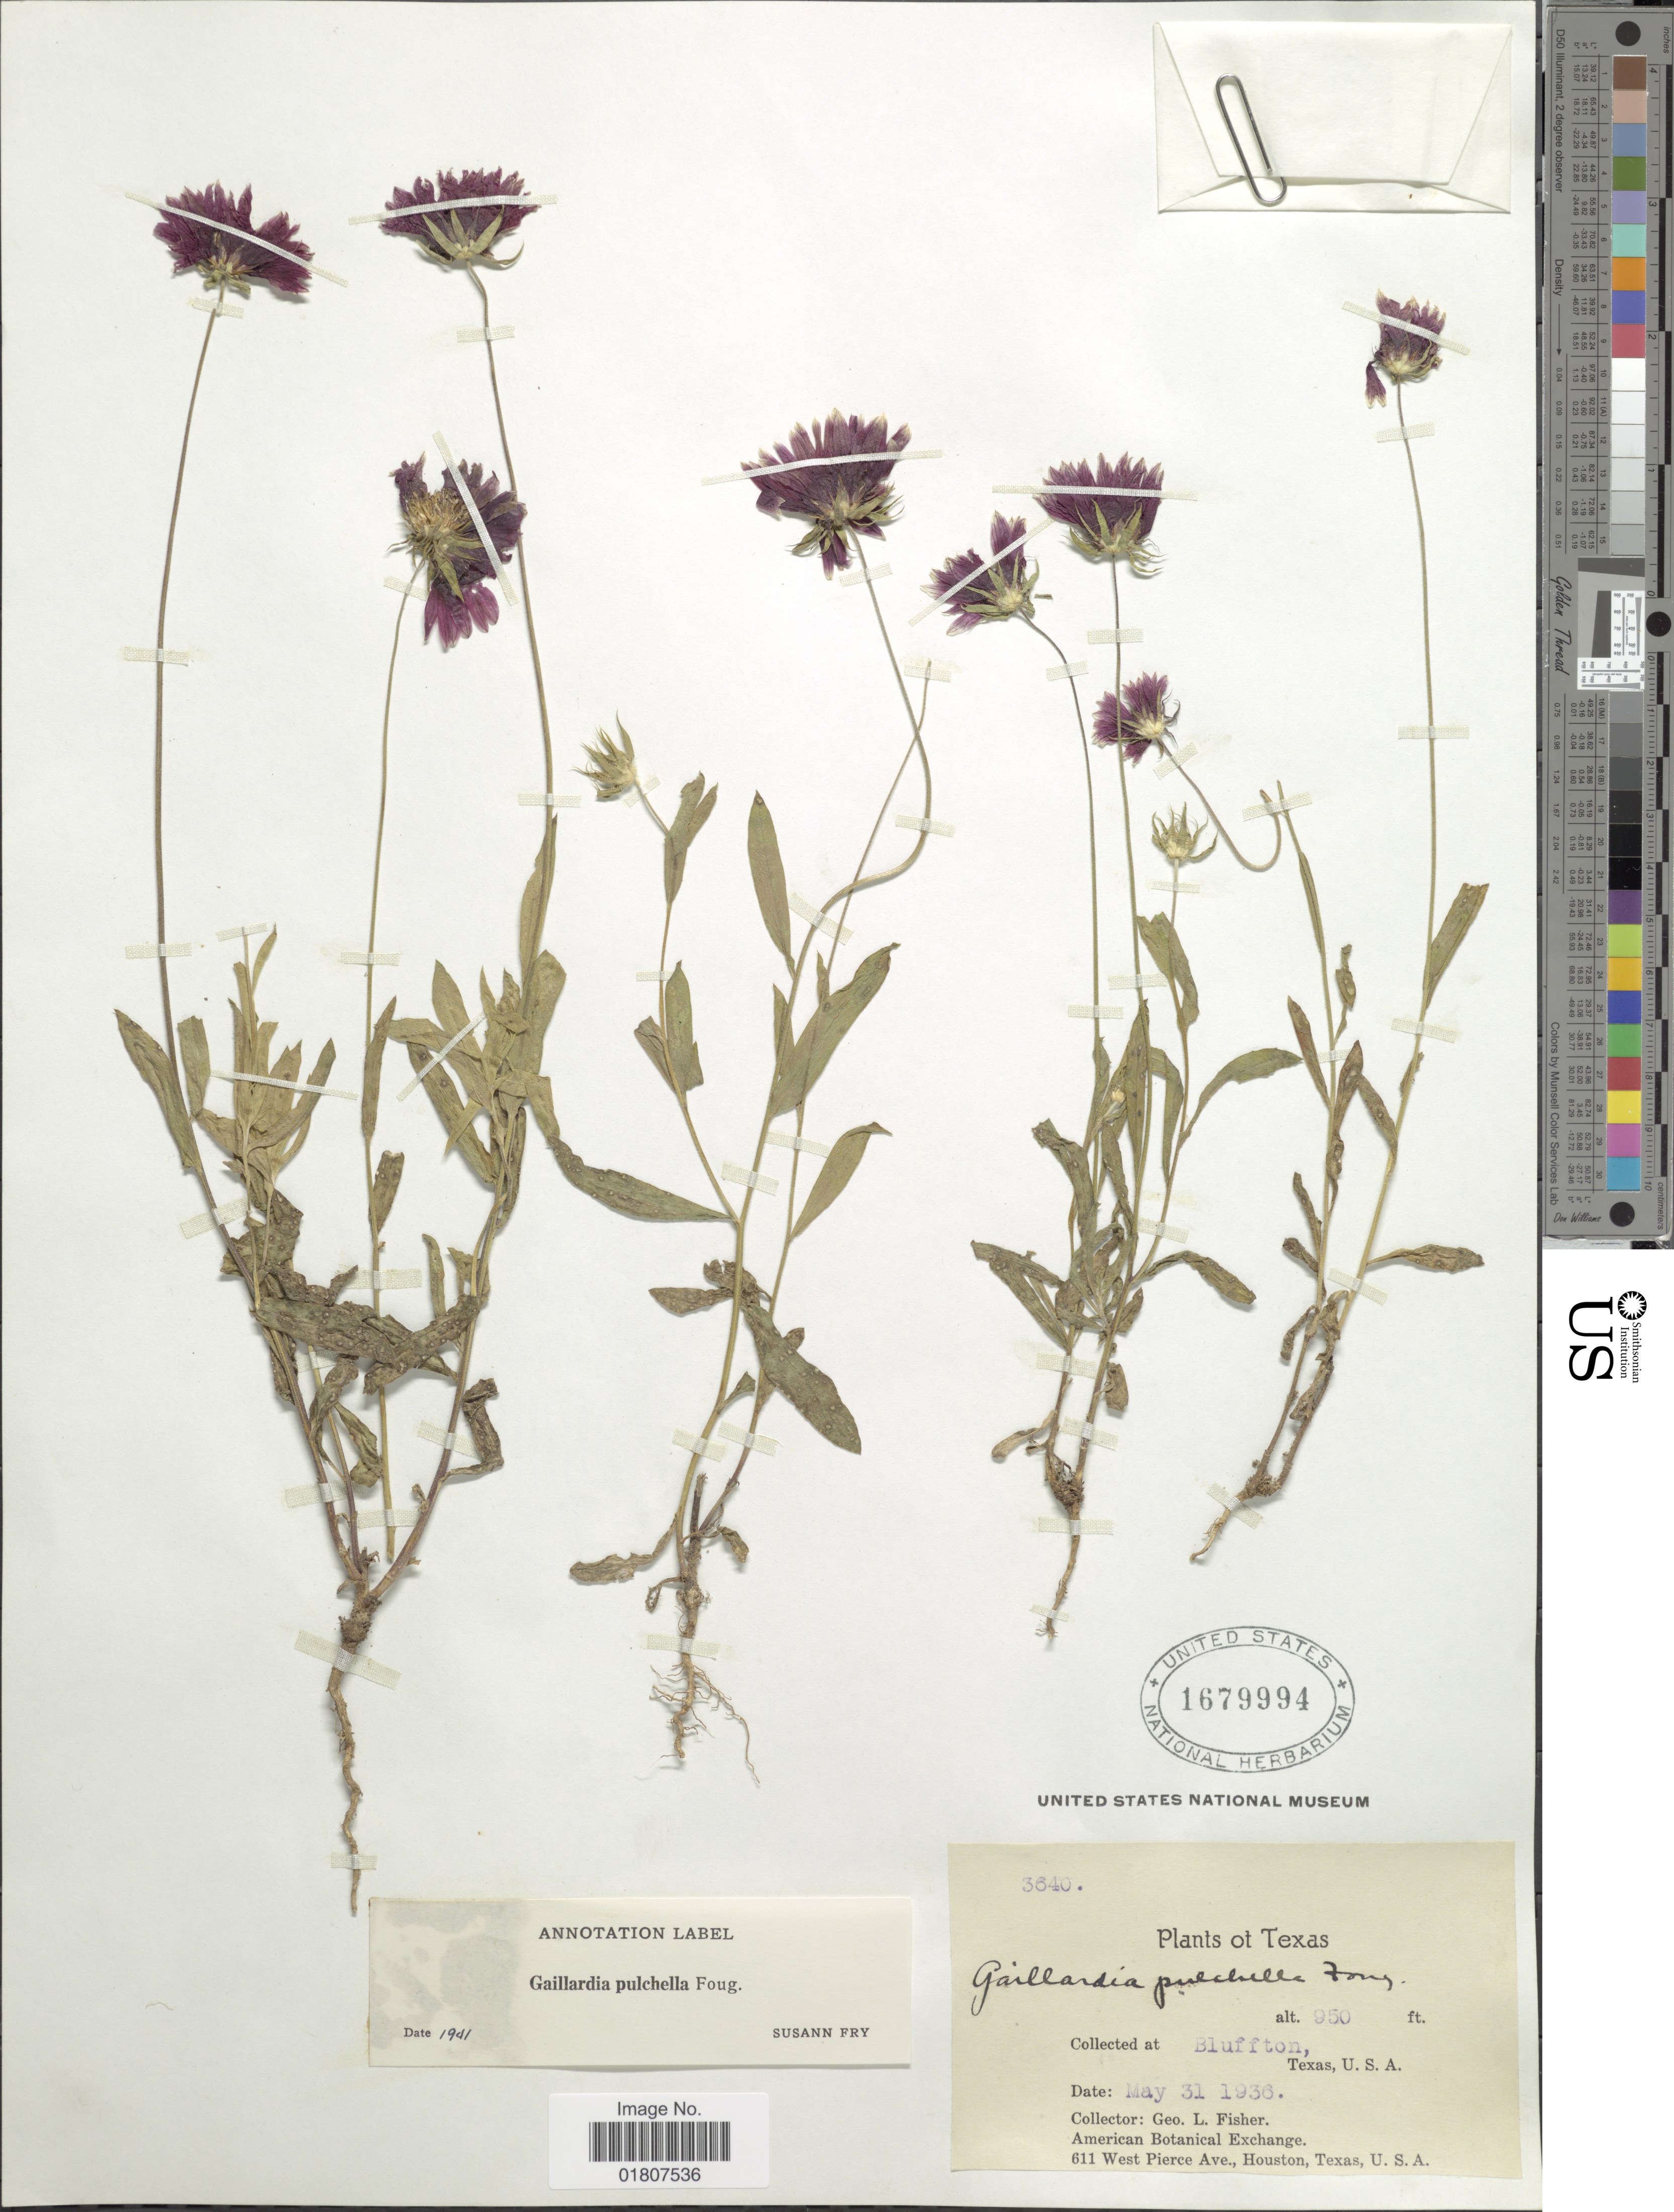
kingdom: Plantae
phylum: Tracheophyta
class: Magnoliopsida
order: Asterales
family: Asteraceae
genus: Gaillardia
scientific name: Gaillardia pulchella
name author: Foug.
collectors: G. L. Fisher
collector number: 3640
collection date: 1936-05-31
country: United States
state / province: Texas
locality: Bluffton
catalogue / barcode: US 1679994